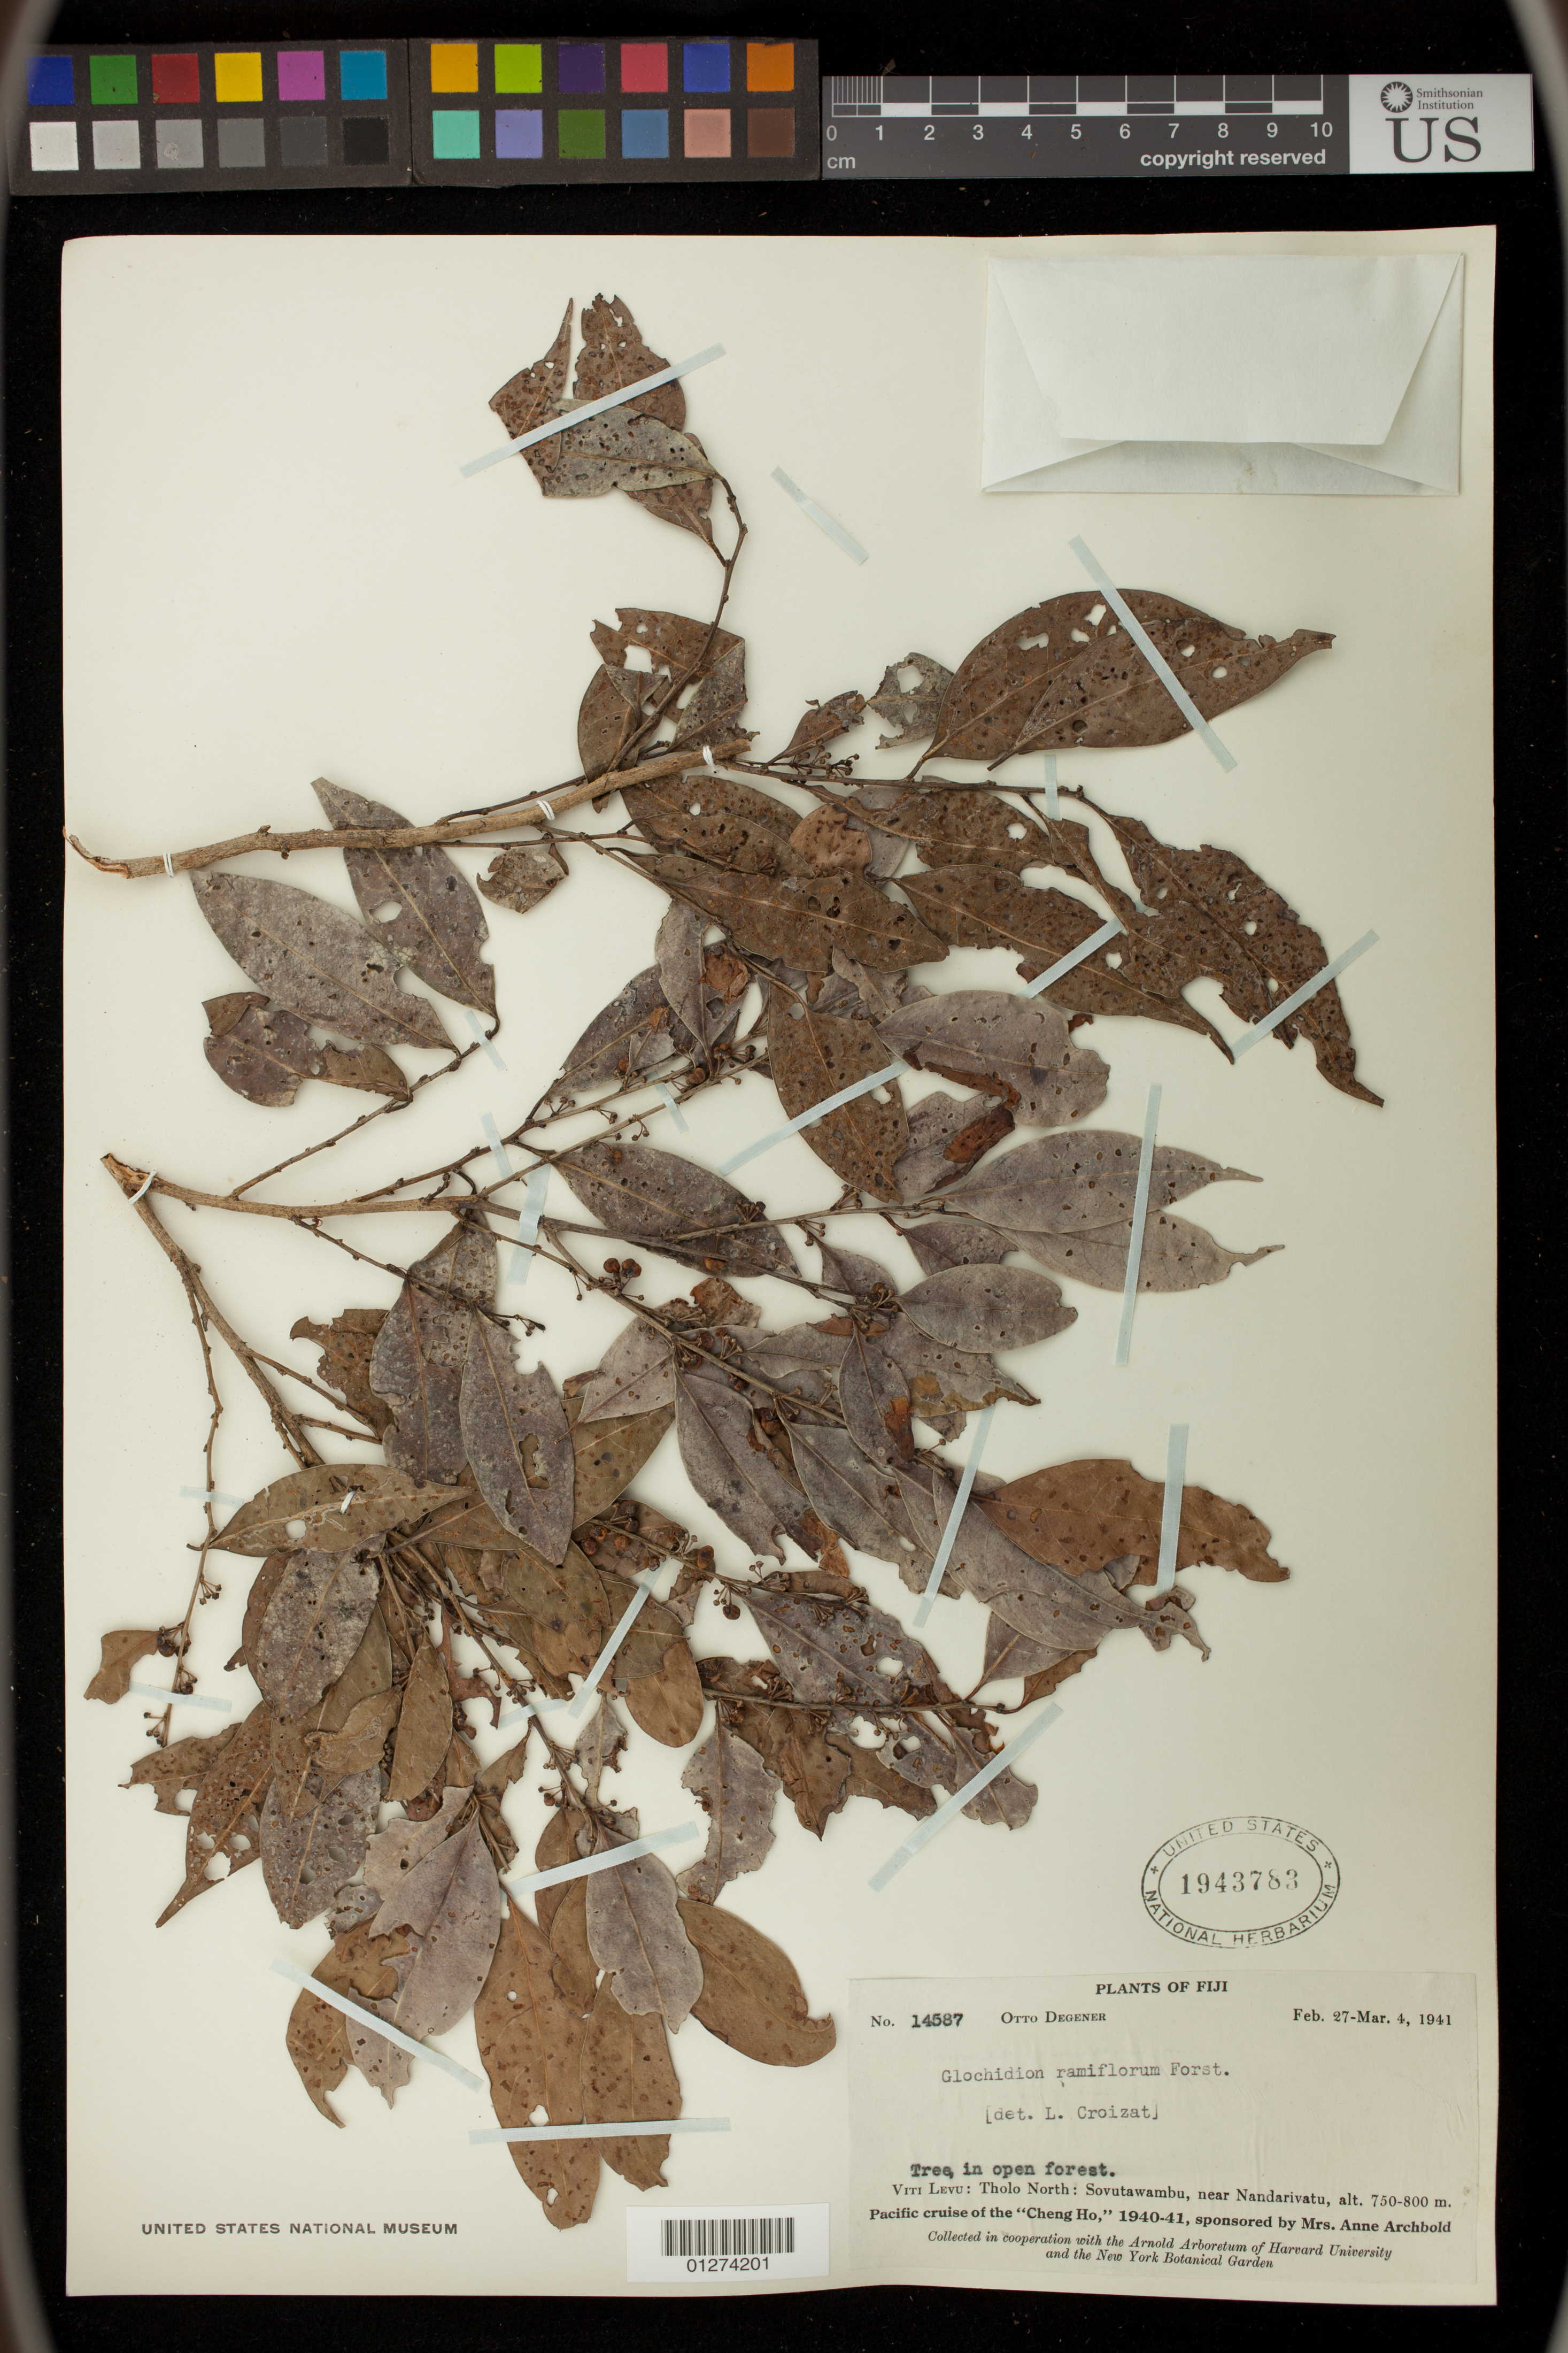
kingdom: Plantae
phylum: Tracheophyta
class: Magnoliopsida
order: Malpighiales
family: Phyllanthaceae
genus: Glochidion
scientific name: Glochidion ramiflorum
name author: J.R. Forst. & G. Forst.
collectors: O. Degener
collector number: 14587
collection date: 1941-02-27/1941-03-04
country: Fiji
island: Viti Levu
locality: Tholo North: Sovutawambu, near Nandarivatu.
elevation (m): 750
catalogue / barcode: US 1943783